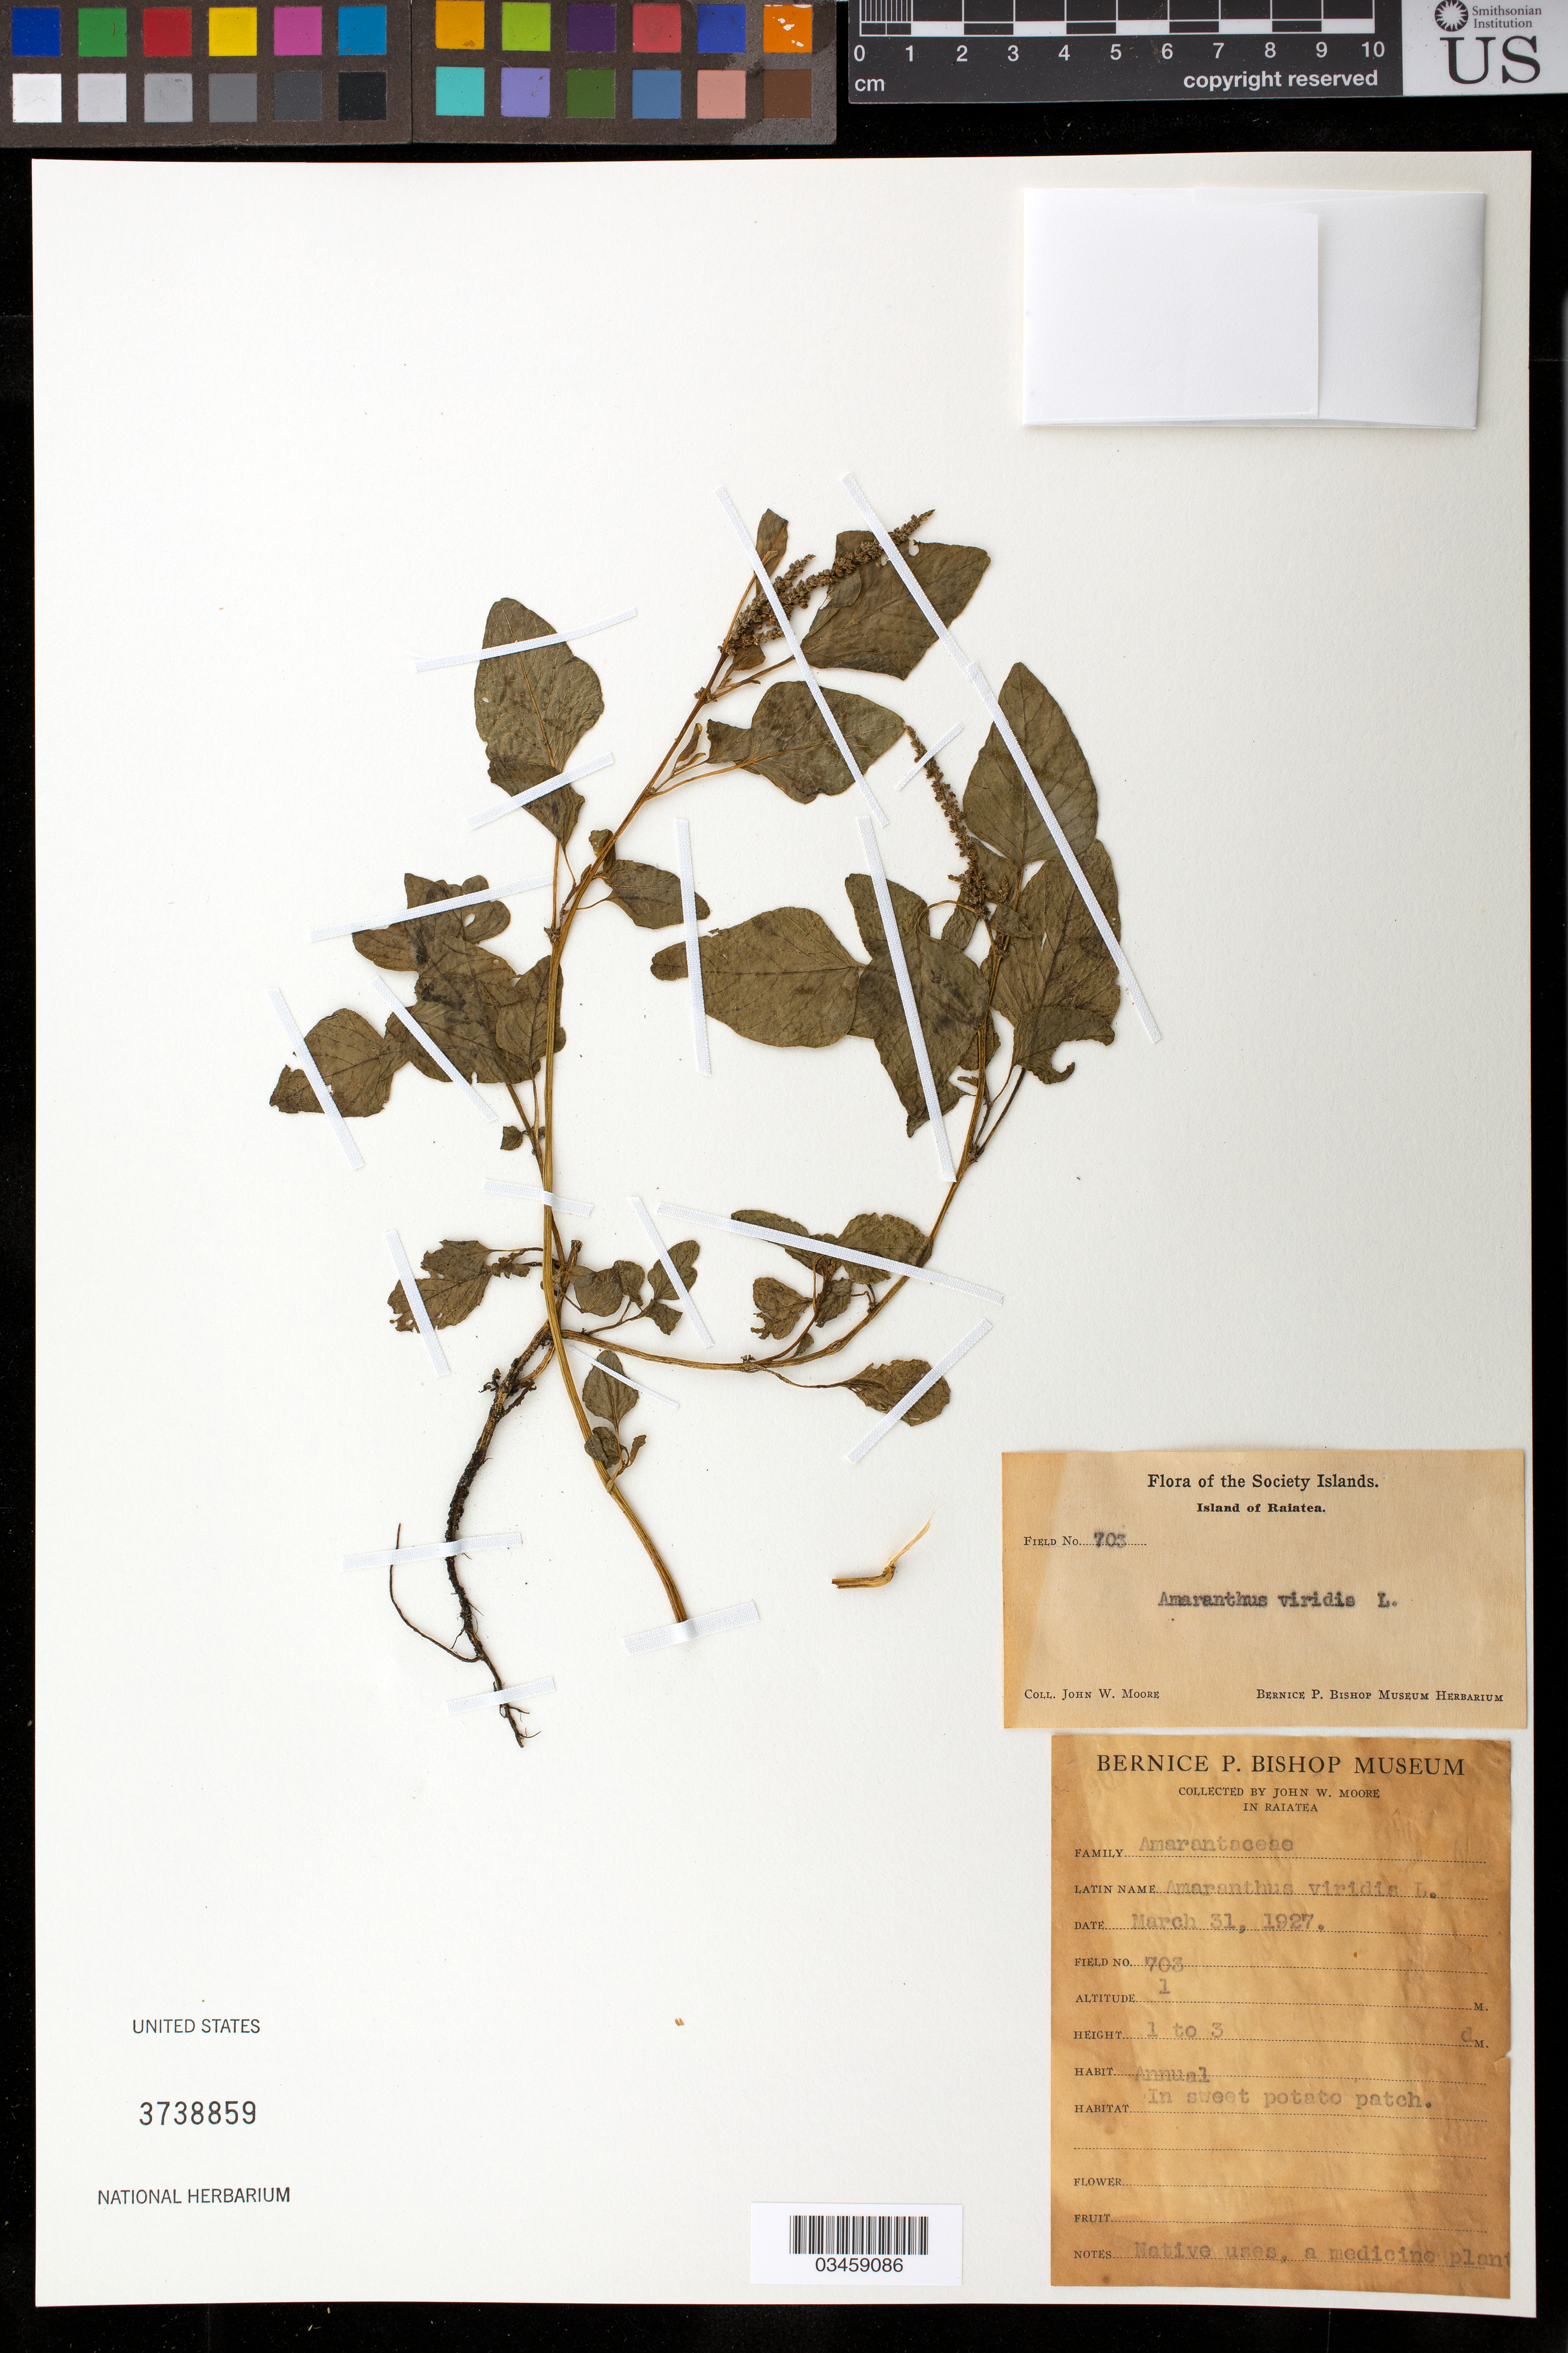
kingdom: Plantae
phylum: Tracheophyta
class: Magnoliopsida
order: Caryophyllales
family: Amaranthaceae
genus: Amaranthus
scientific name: Amaranthus viridis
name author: L.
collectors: J. Moore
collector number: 703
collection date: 1927-03-31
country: French Polynesia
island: Raiatea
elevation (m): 1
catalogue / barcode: US 3738859